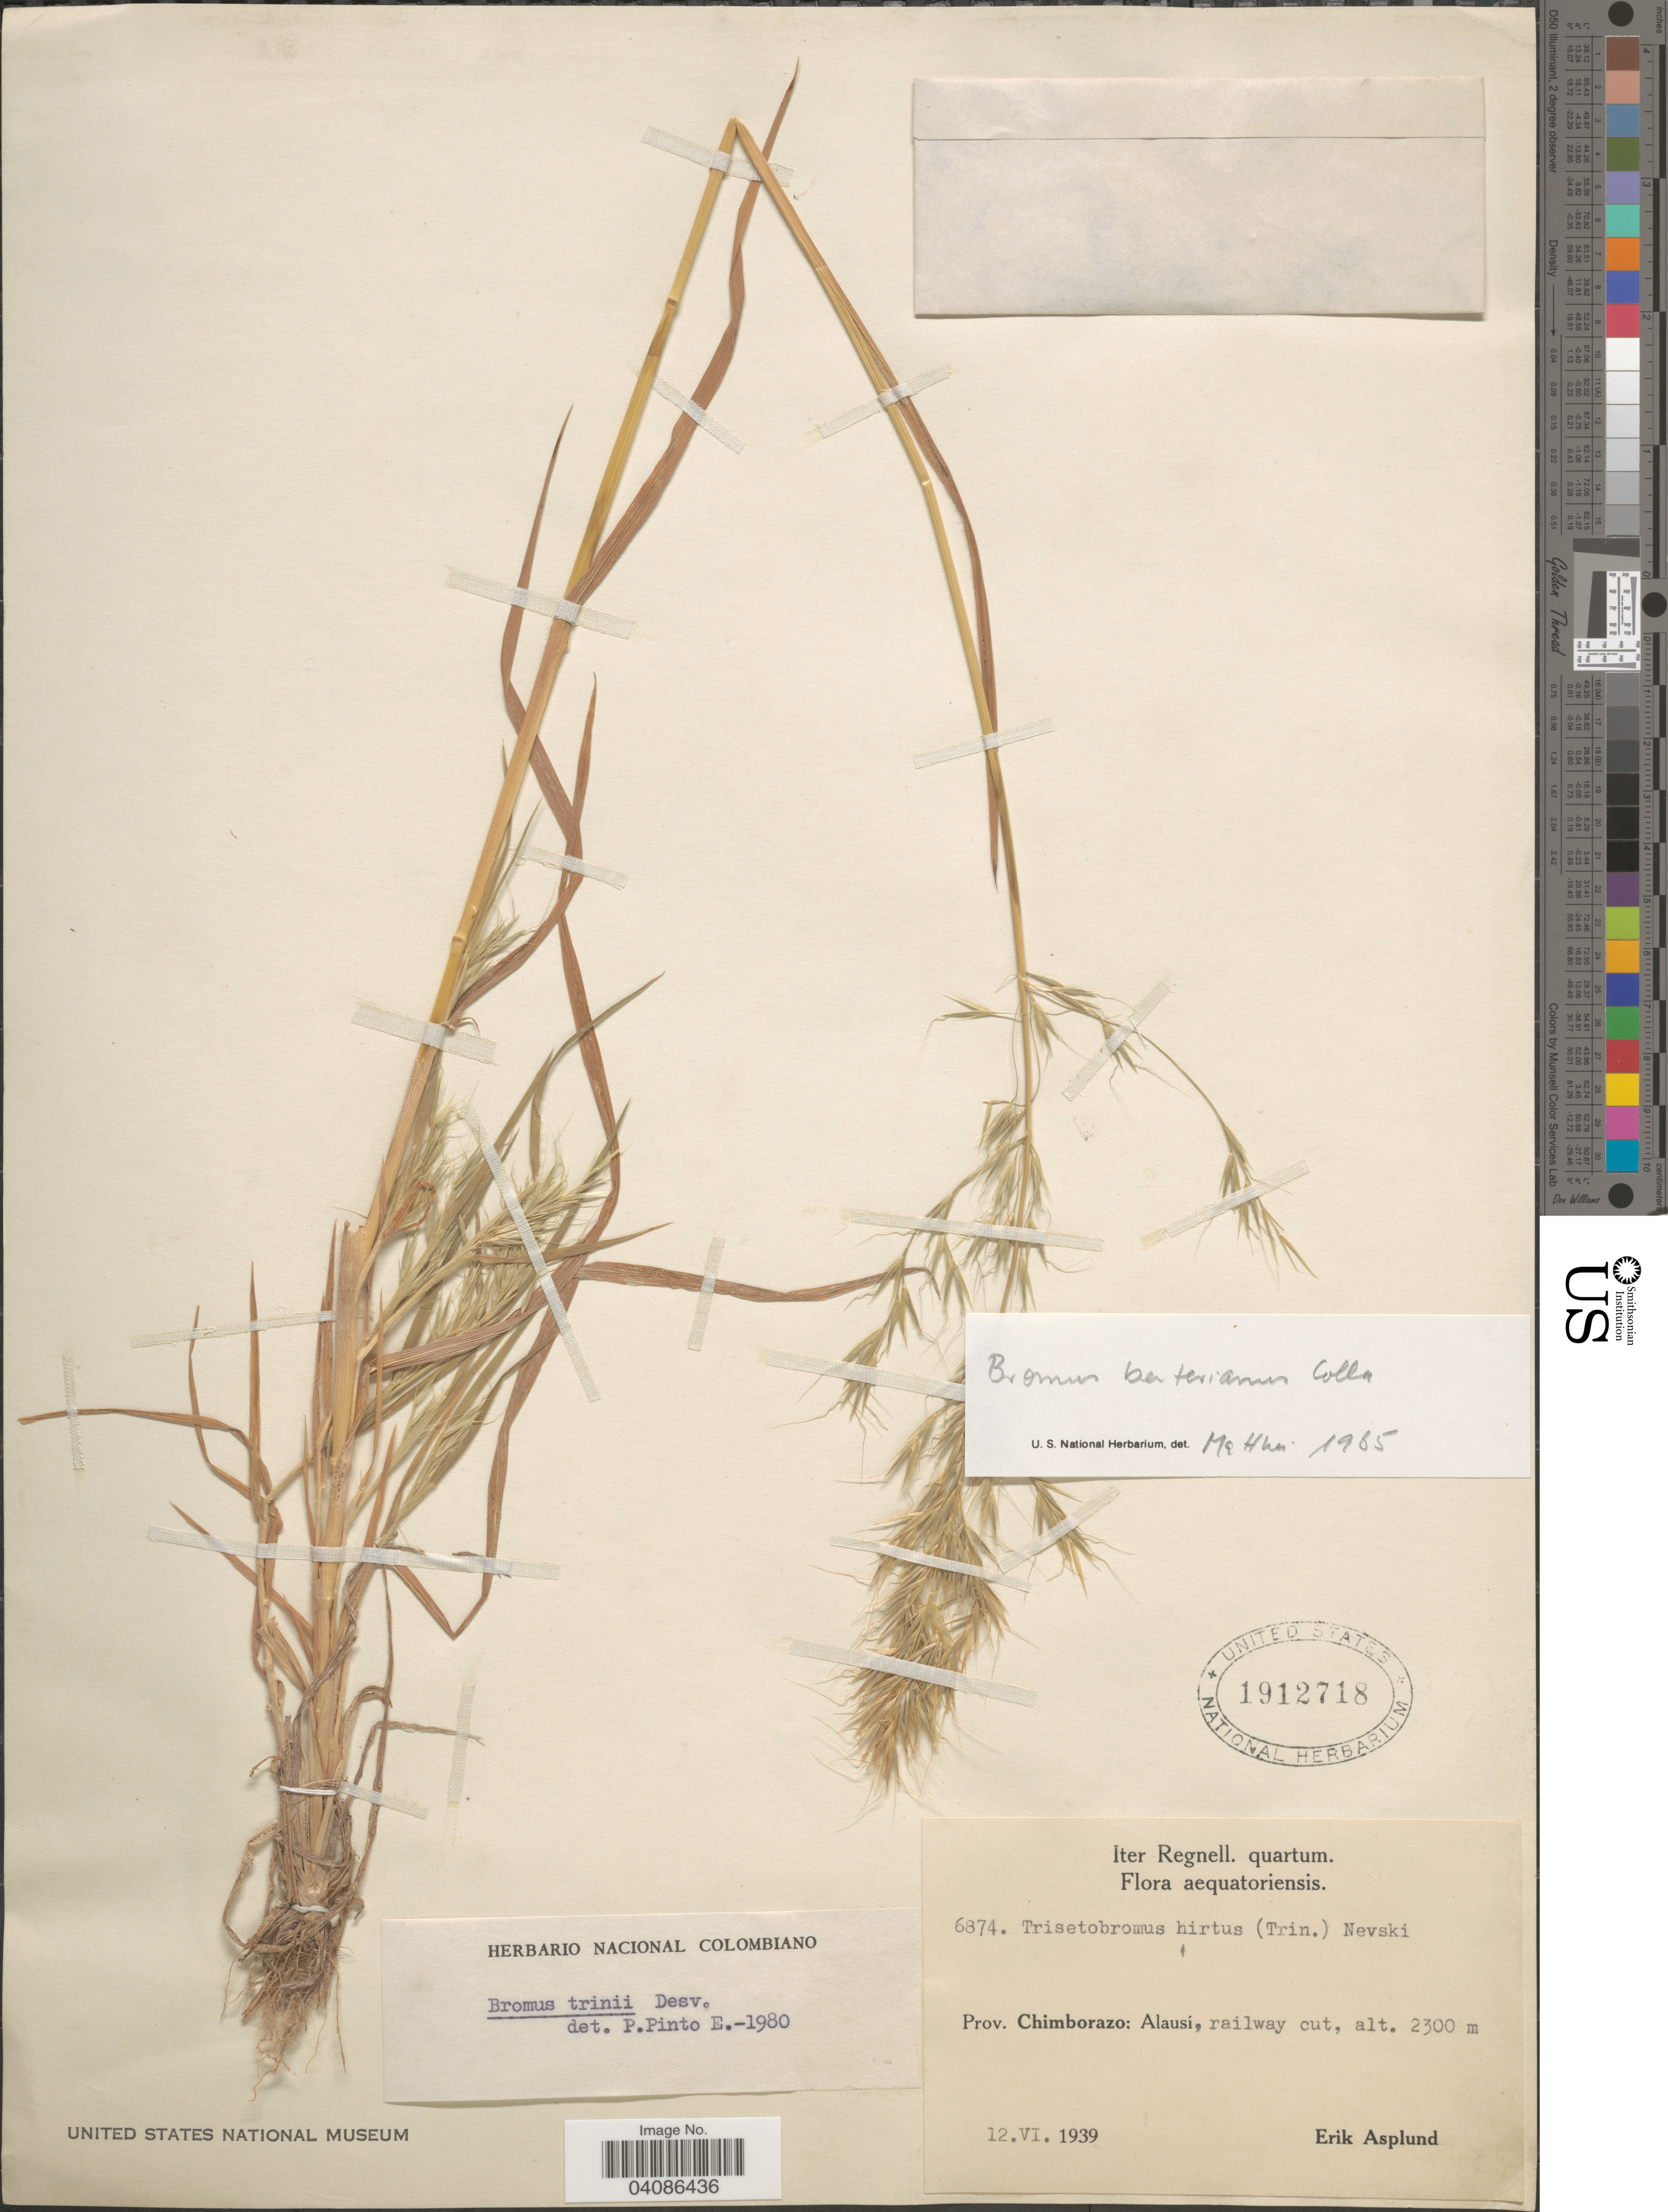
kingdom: Plantae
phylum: Tracheophyta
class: Liliopsida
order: Poales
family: Poaceae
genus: Bromus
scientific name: Bromus berteroanus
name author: Colla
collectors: E. Asplund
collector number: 6874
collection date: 1939-06-12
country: Ecuador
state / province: Chimborazo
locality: Aequatoriensis. Alausí, railway cut.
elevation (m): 2300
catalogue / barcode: US 1912718